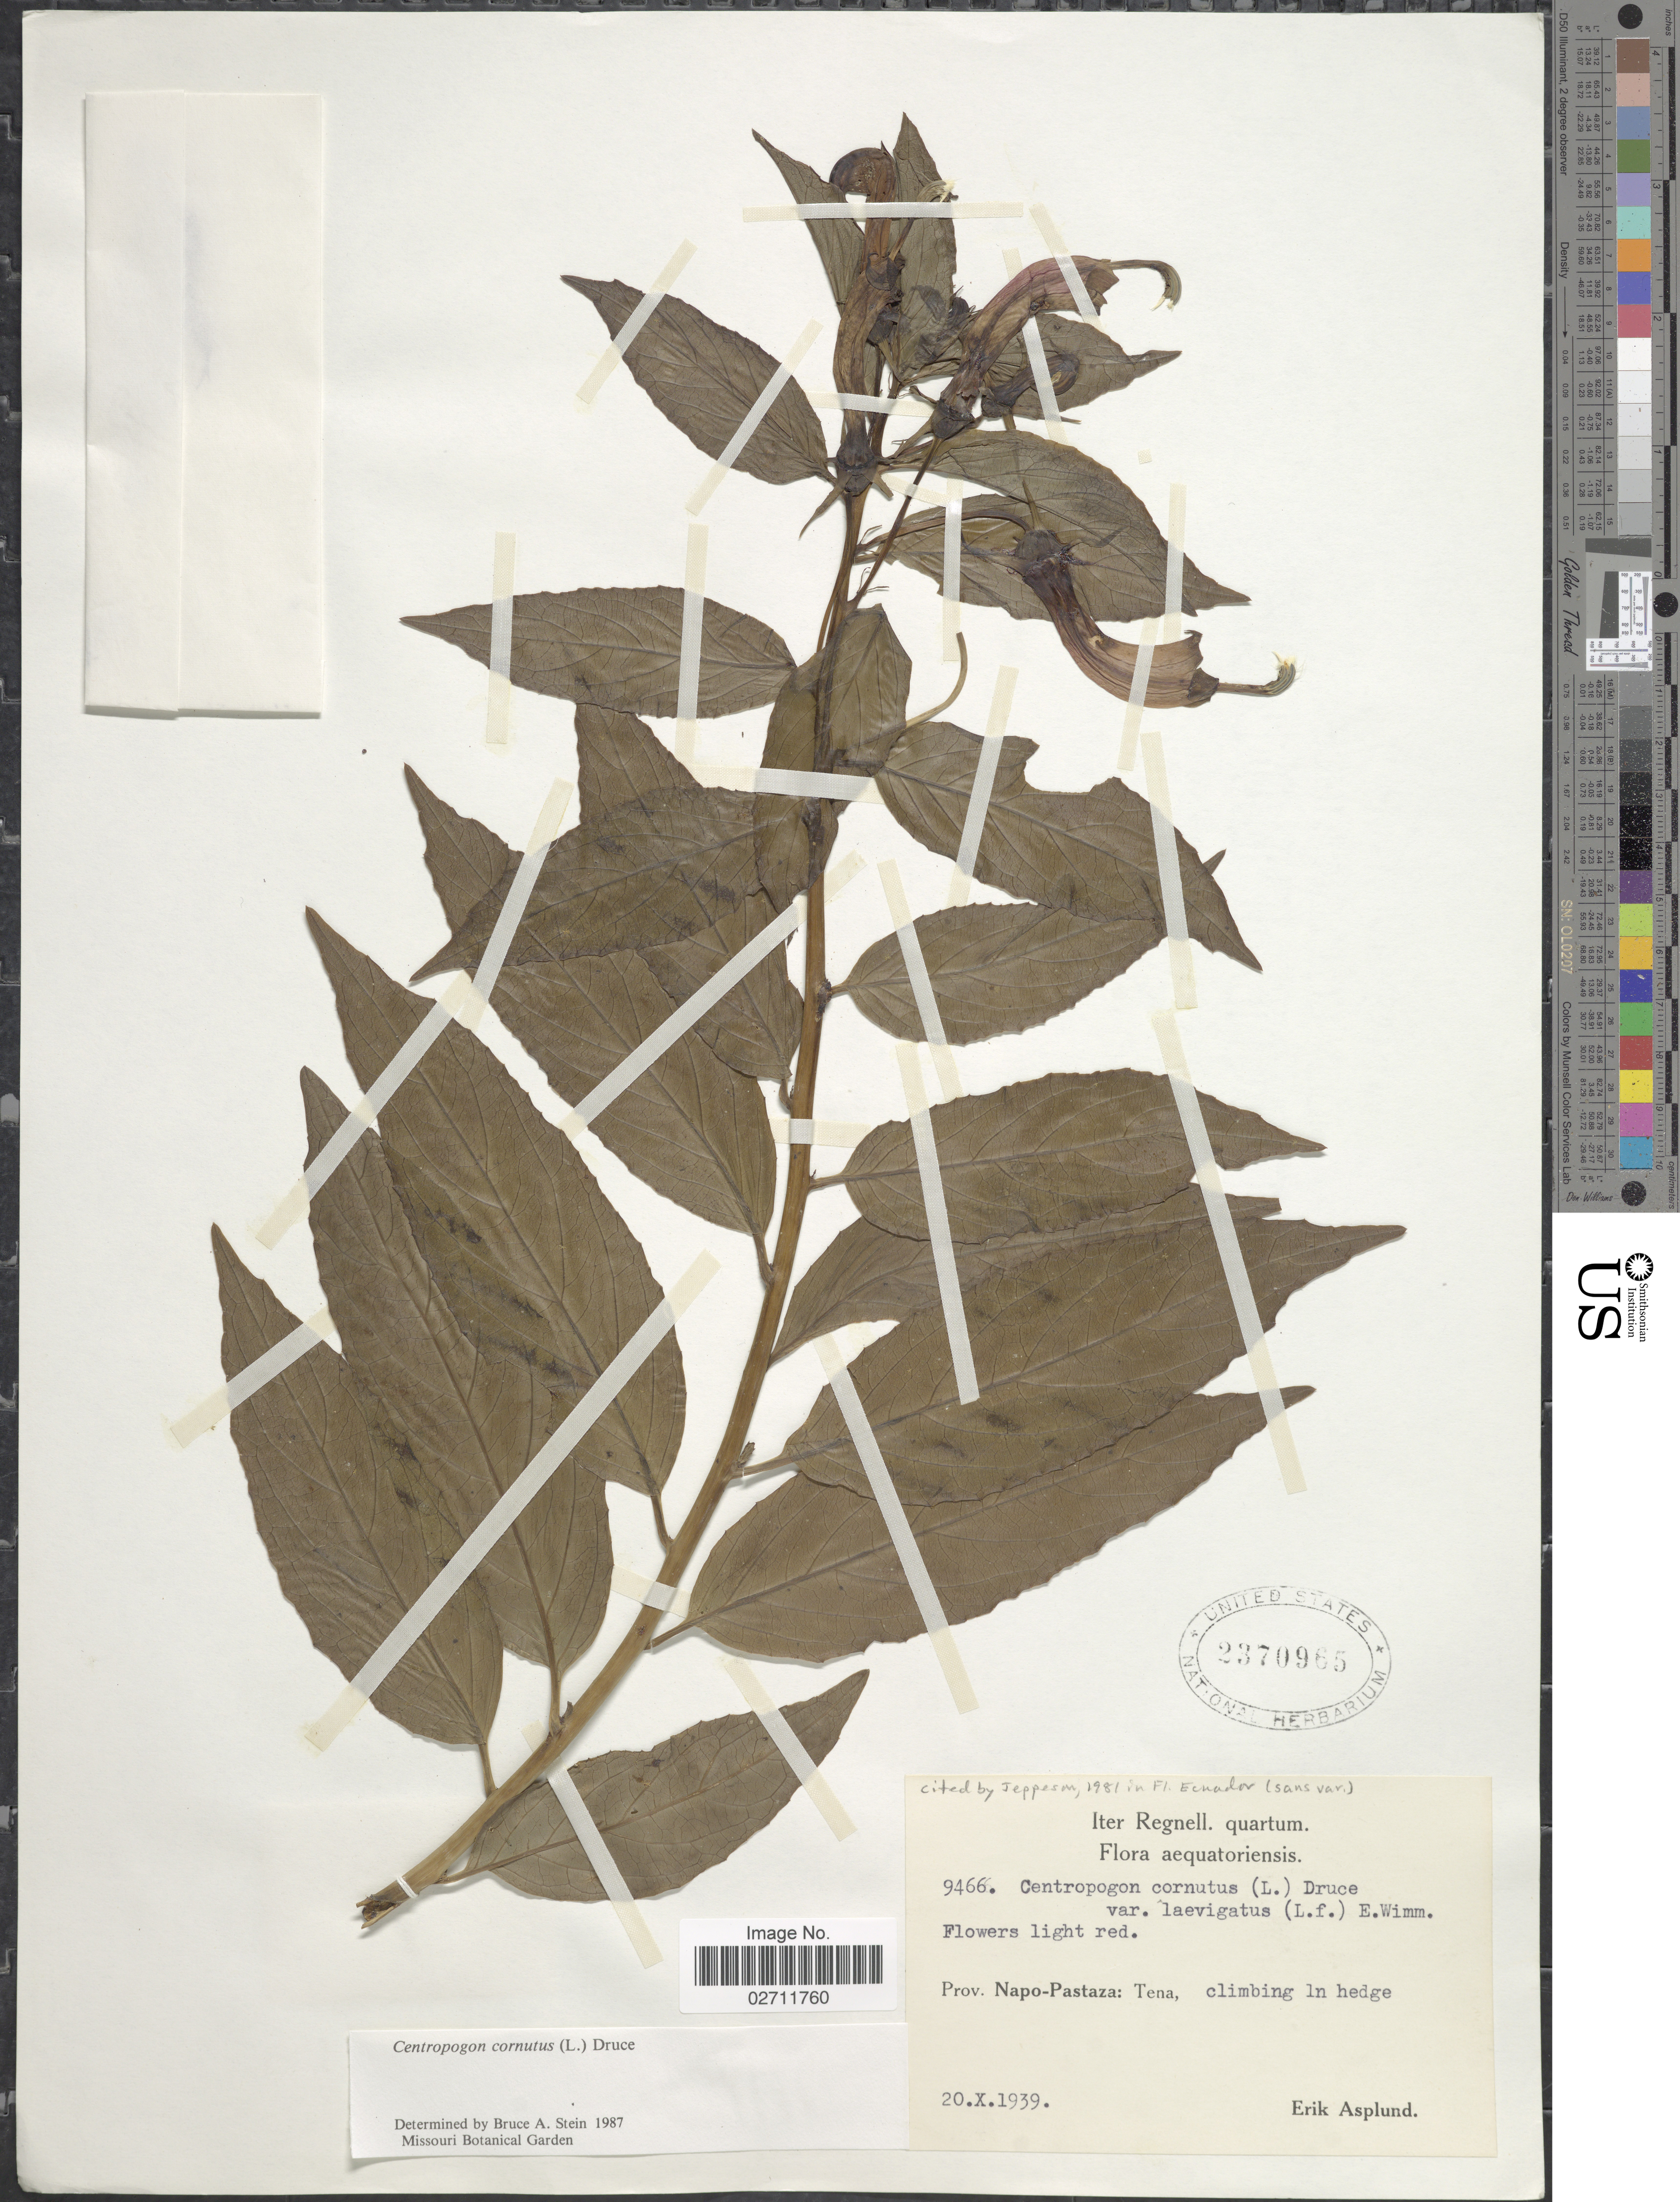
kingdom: Plantae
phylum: Tracheophyta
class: Magnoliopsida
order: Asterales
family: Campanulaceae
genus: Centropogon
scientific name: Centropogon cornutus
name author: (L.) Druce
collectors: E. Asplund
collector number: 9466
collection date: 1939-10-20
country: Ecuador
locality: Aequatoriensis. Prov. Napo- Pastaza: Tena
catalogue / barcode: US 2370965